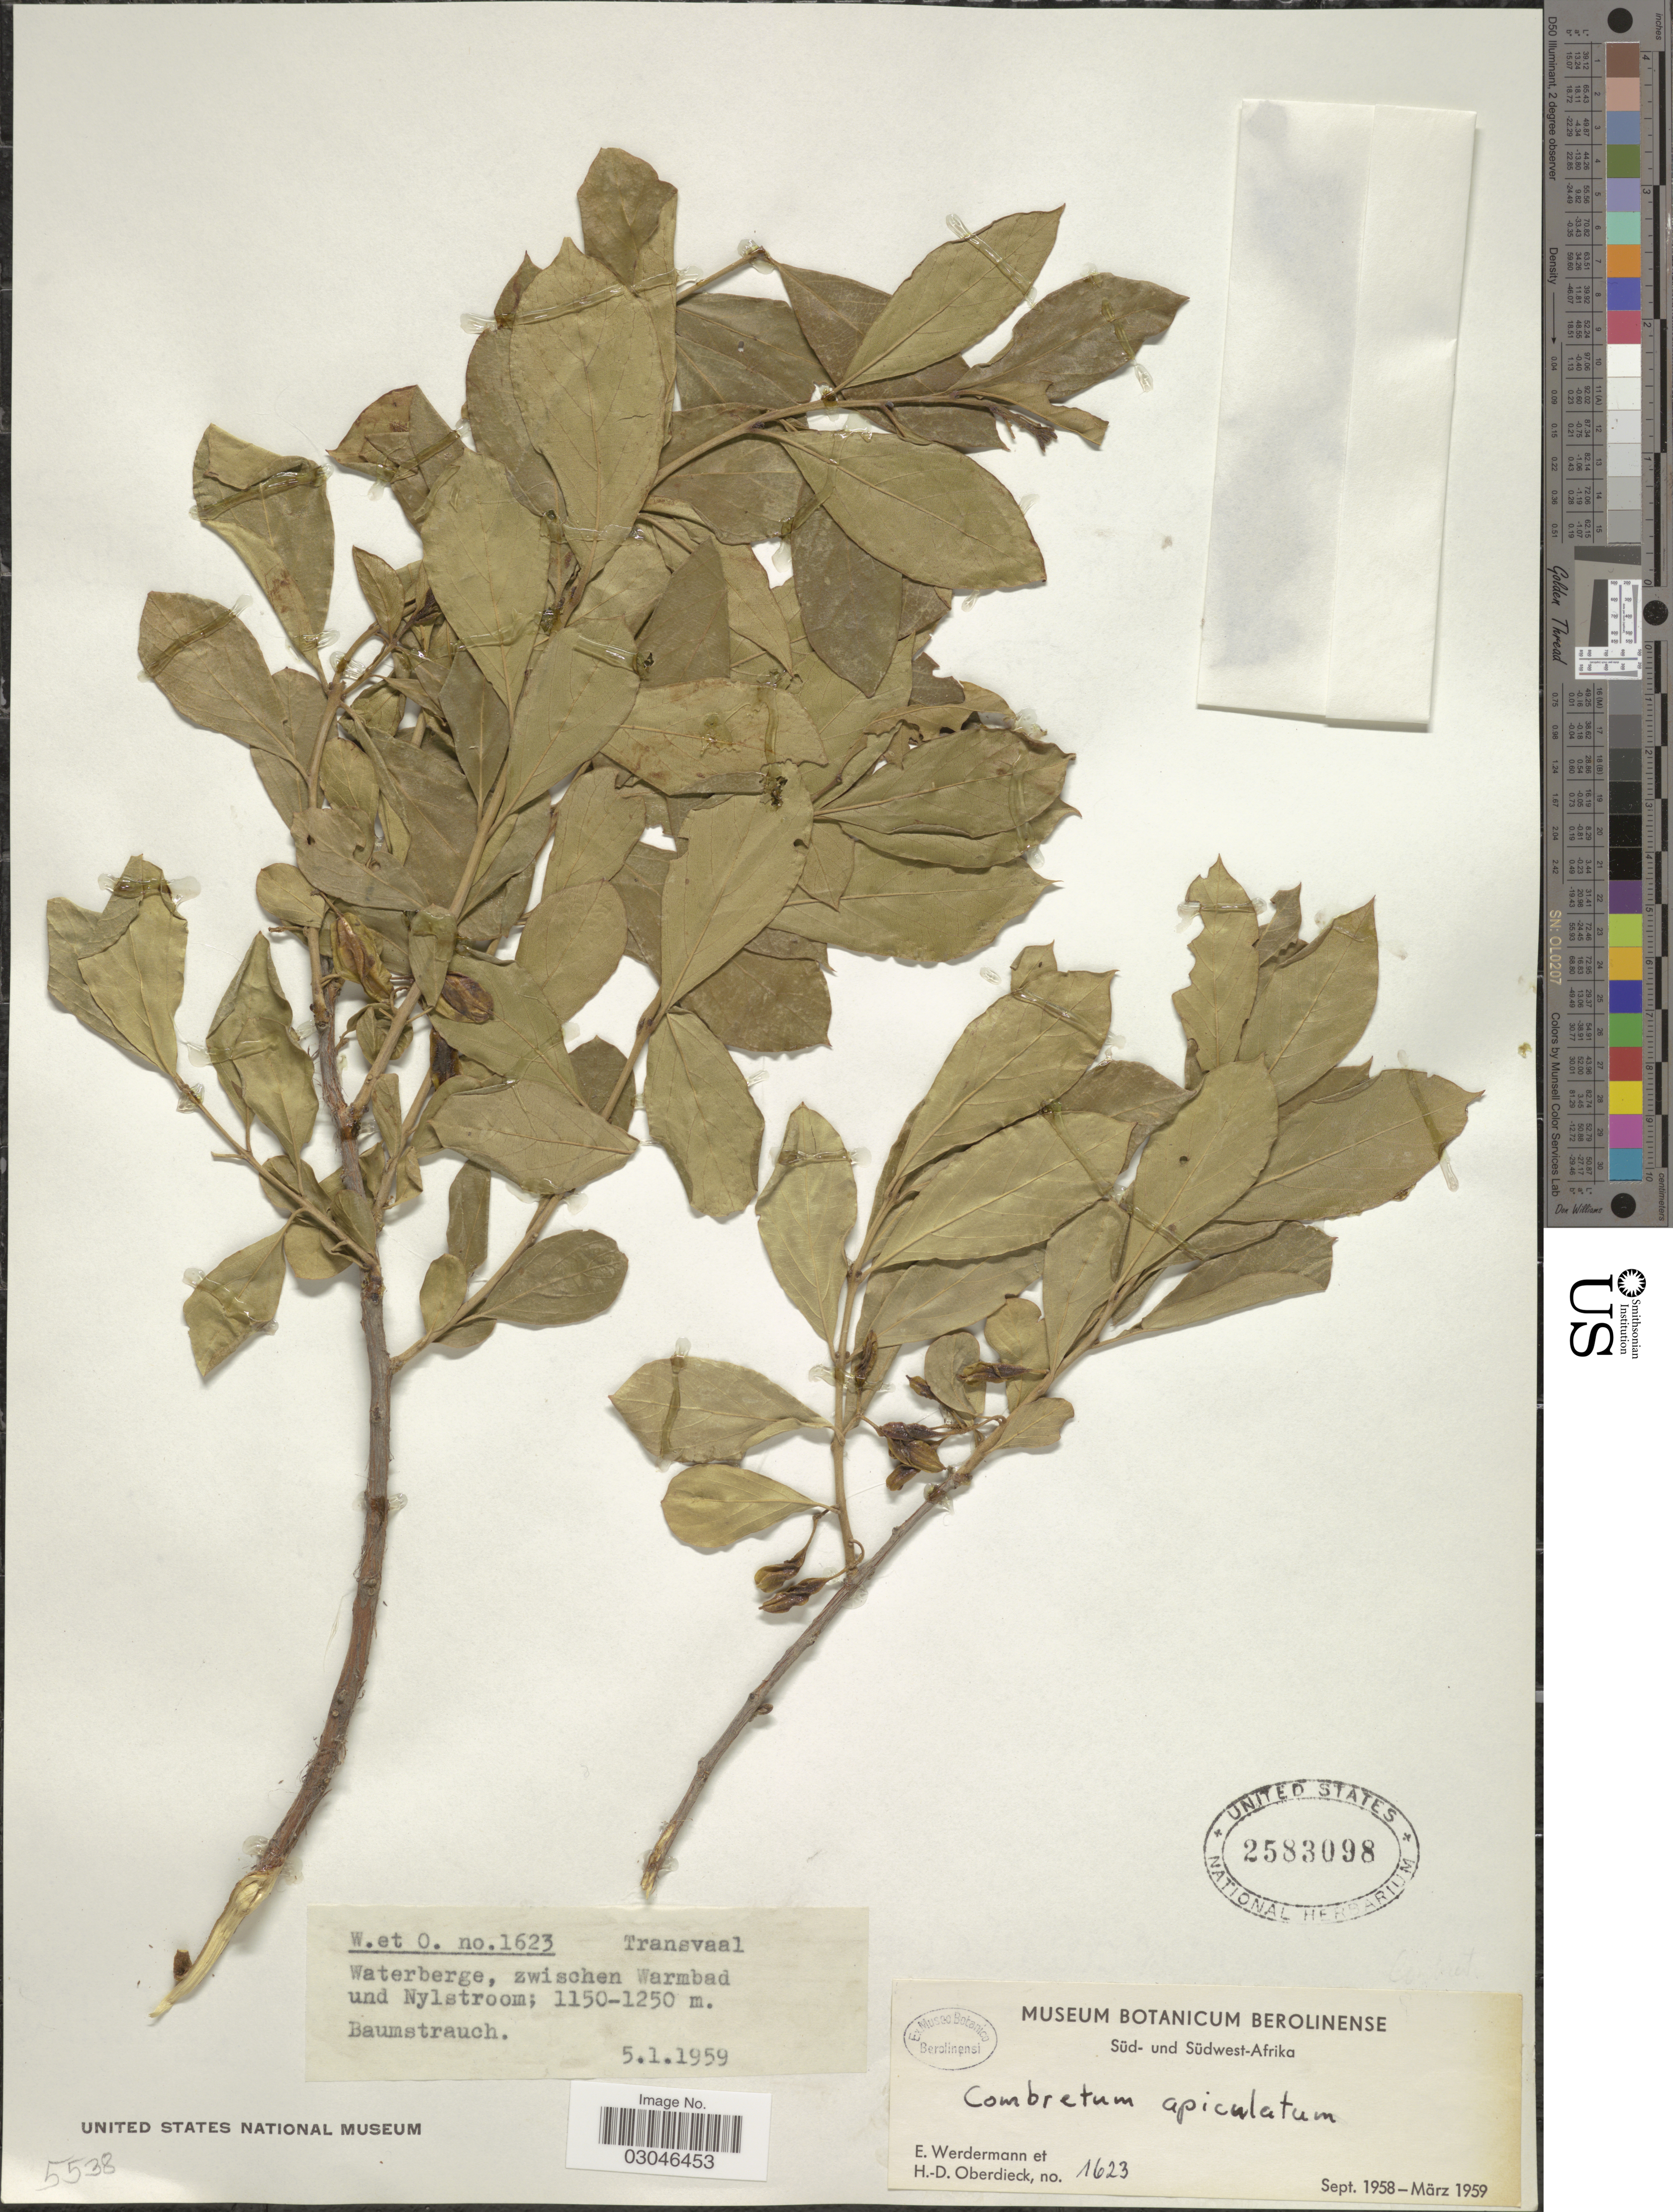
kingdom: Plantae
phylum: Tracheophyta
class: Magnoliopsida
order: Myrtales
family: Combretaceae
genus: Combretum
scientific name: Combretum apiculatum subsp. apiculatum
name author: Sond.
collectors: E. Werdermann & H. Oberdieck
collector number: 1623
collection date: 1959-01-05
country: South Africa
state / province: Limpopo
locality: Transvaal. Waterberge, zwischen Warmbad und Nylstroom. Süd- un Südwest-Afrika.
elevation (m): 1150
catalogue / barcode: US 2583098